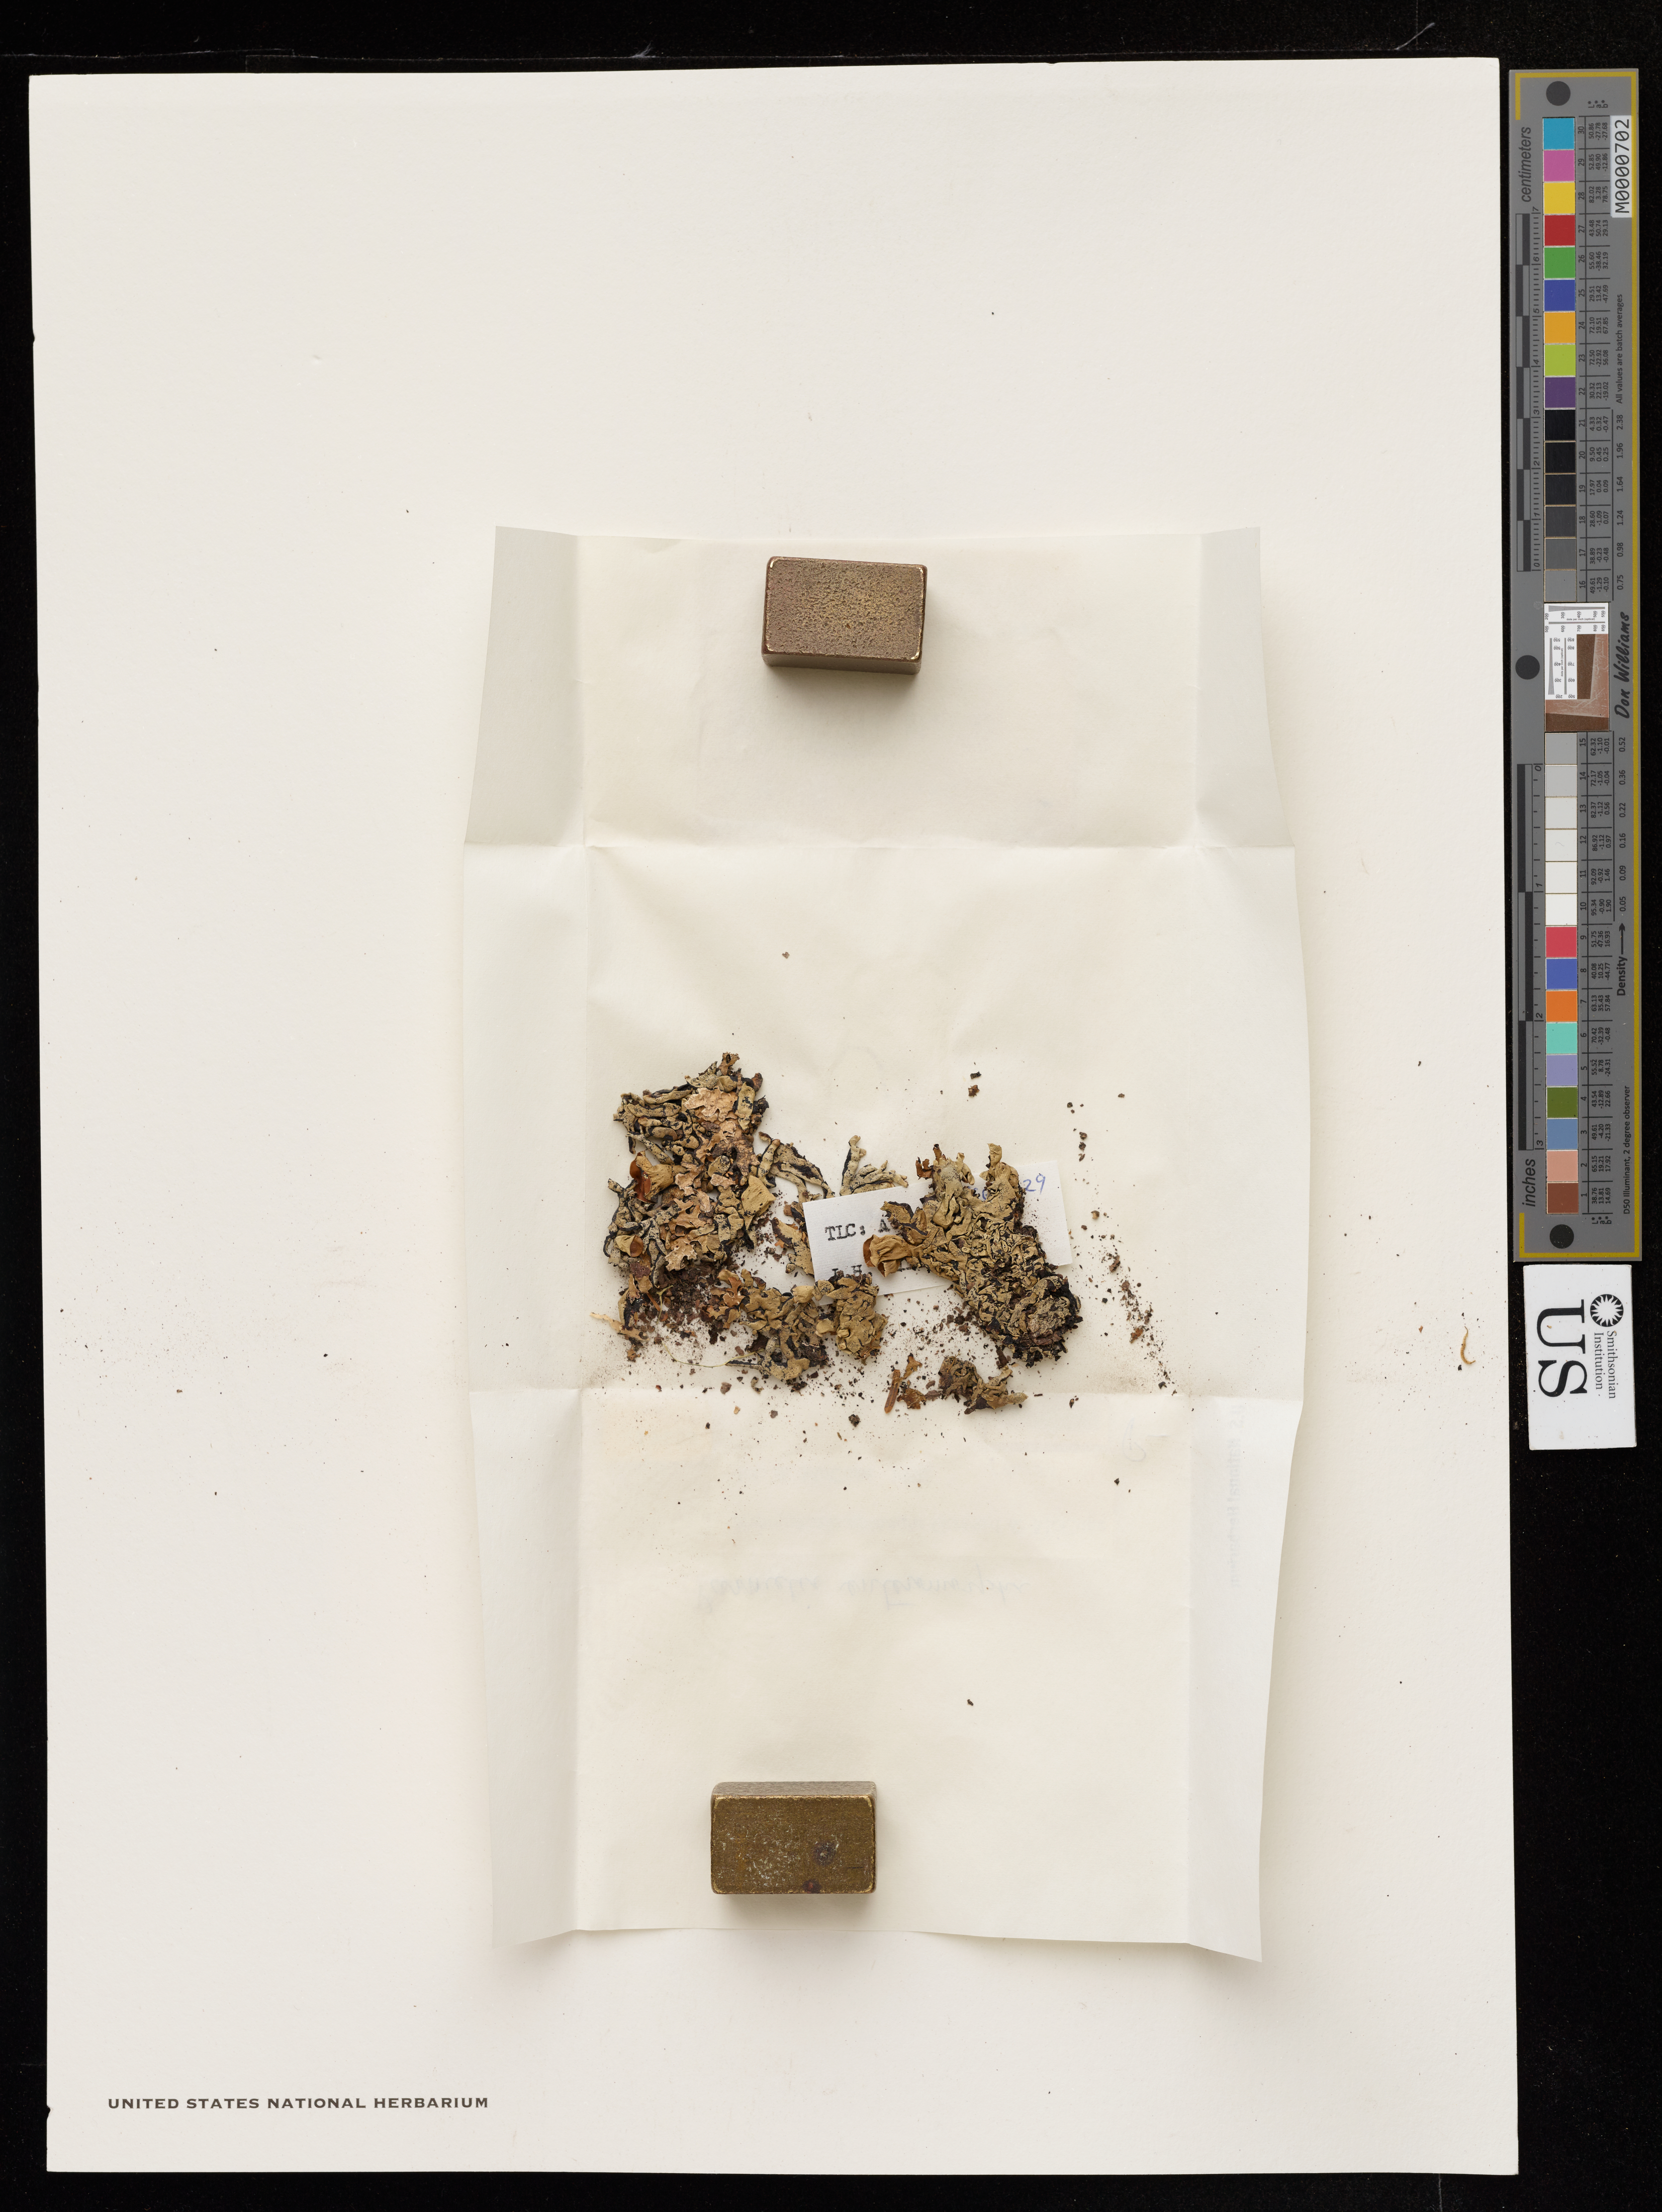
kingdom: Fungi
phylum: Ascomycota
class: Lecanoromycetes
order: Lecanorales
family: Parmeliaceae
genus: Hypogymnia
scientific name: Hypogymnia apinnata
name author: Goward & McCune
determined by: McCune, B.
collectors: G. Silverwood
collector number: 29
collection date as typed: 04 Apr 1948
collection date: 1948-04-04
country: United States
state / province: Alaska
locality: Kodiak island